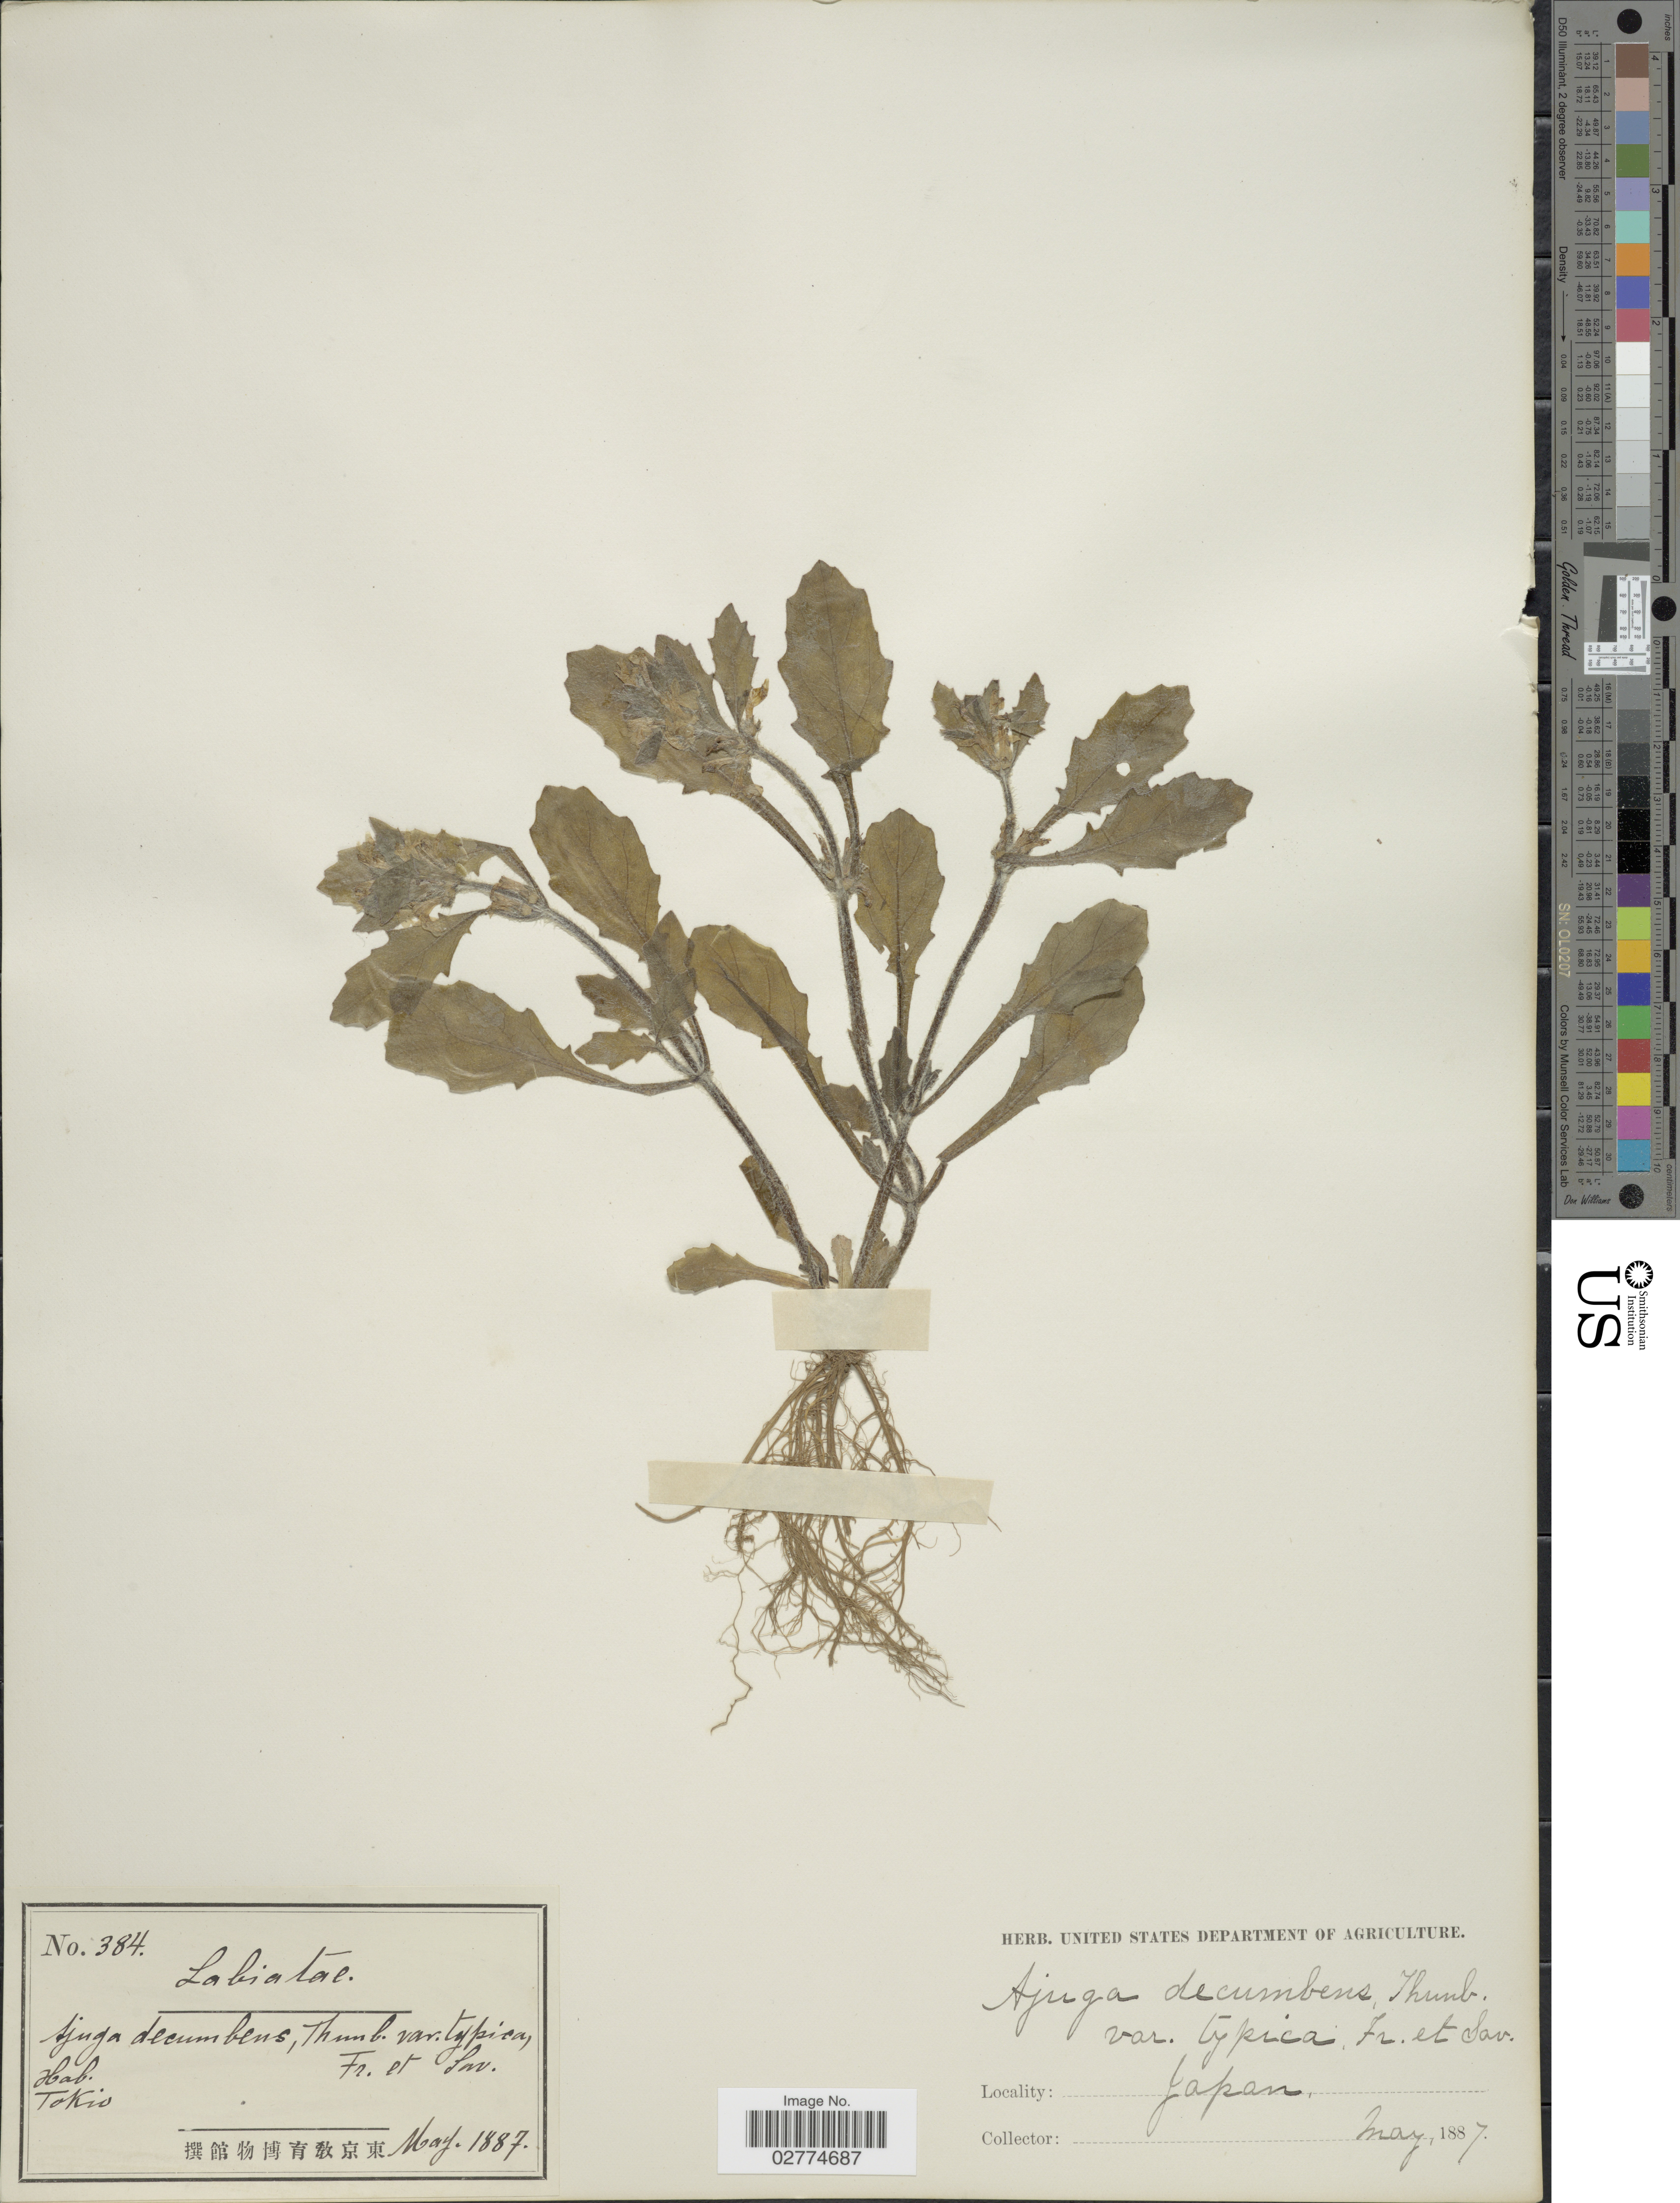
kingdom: Plantae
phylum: Tracheophyta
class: Magnoliopsida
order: Lamiales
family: Lamiaceae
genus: Ajuga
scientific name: Ajuga decumbens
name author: Thunb.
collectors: ex herb. U. S. Department of Agriculture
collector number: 384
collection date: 1887-05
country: Japan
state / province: Tokyo, Federal City of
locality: Tokio.